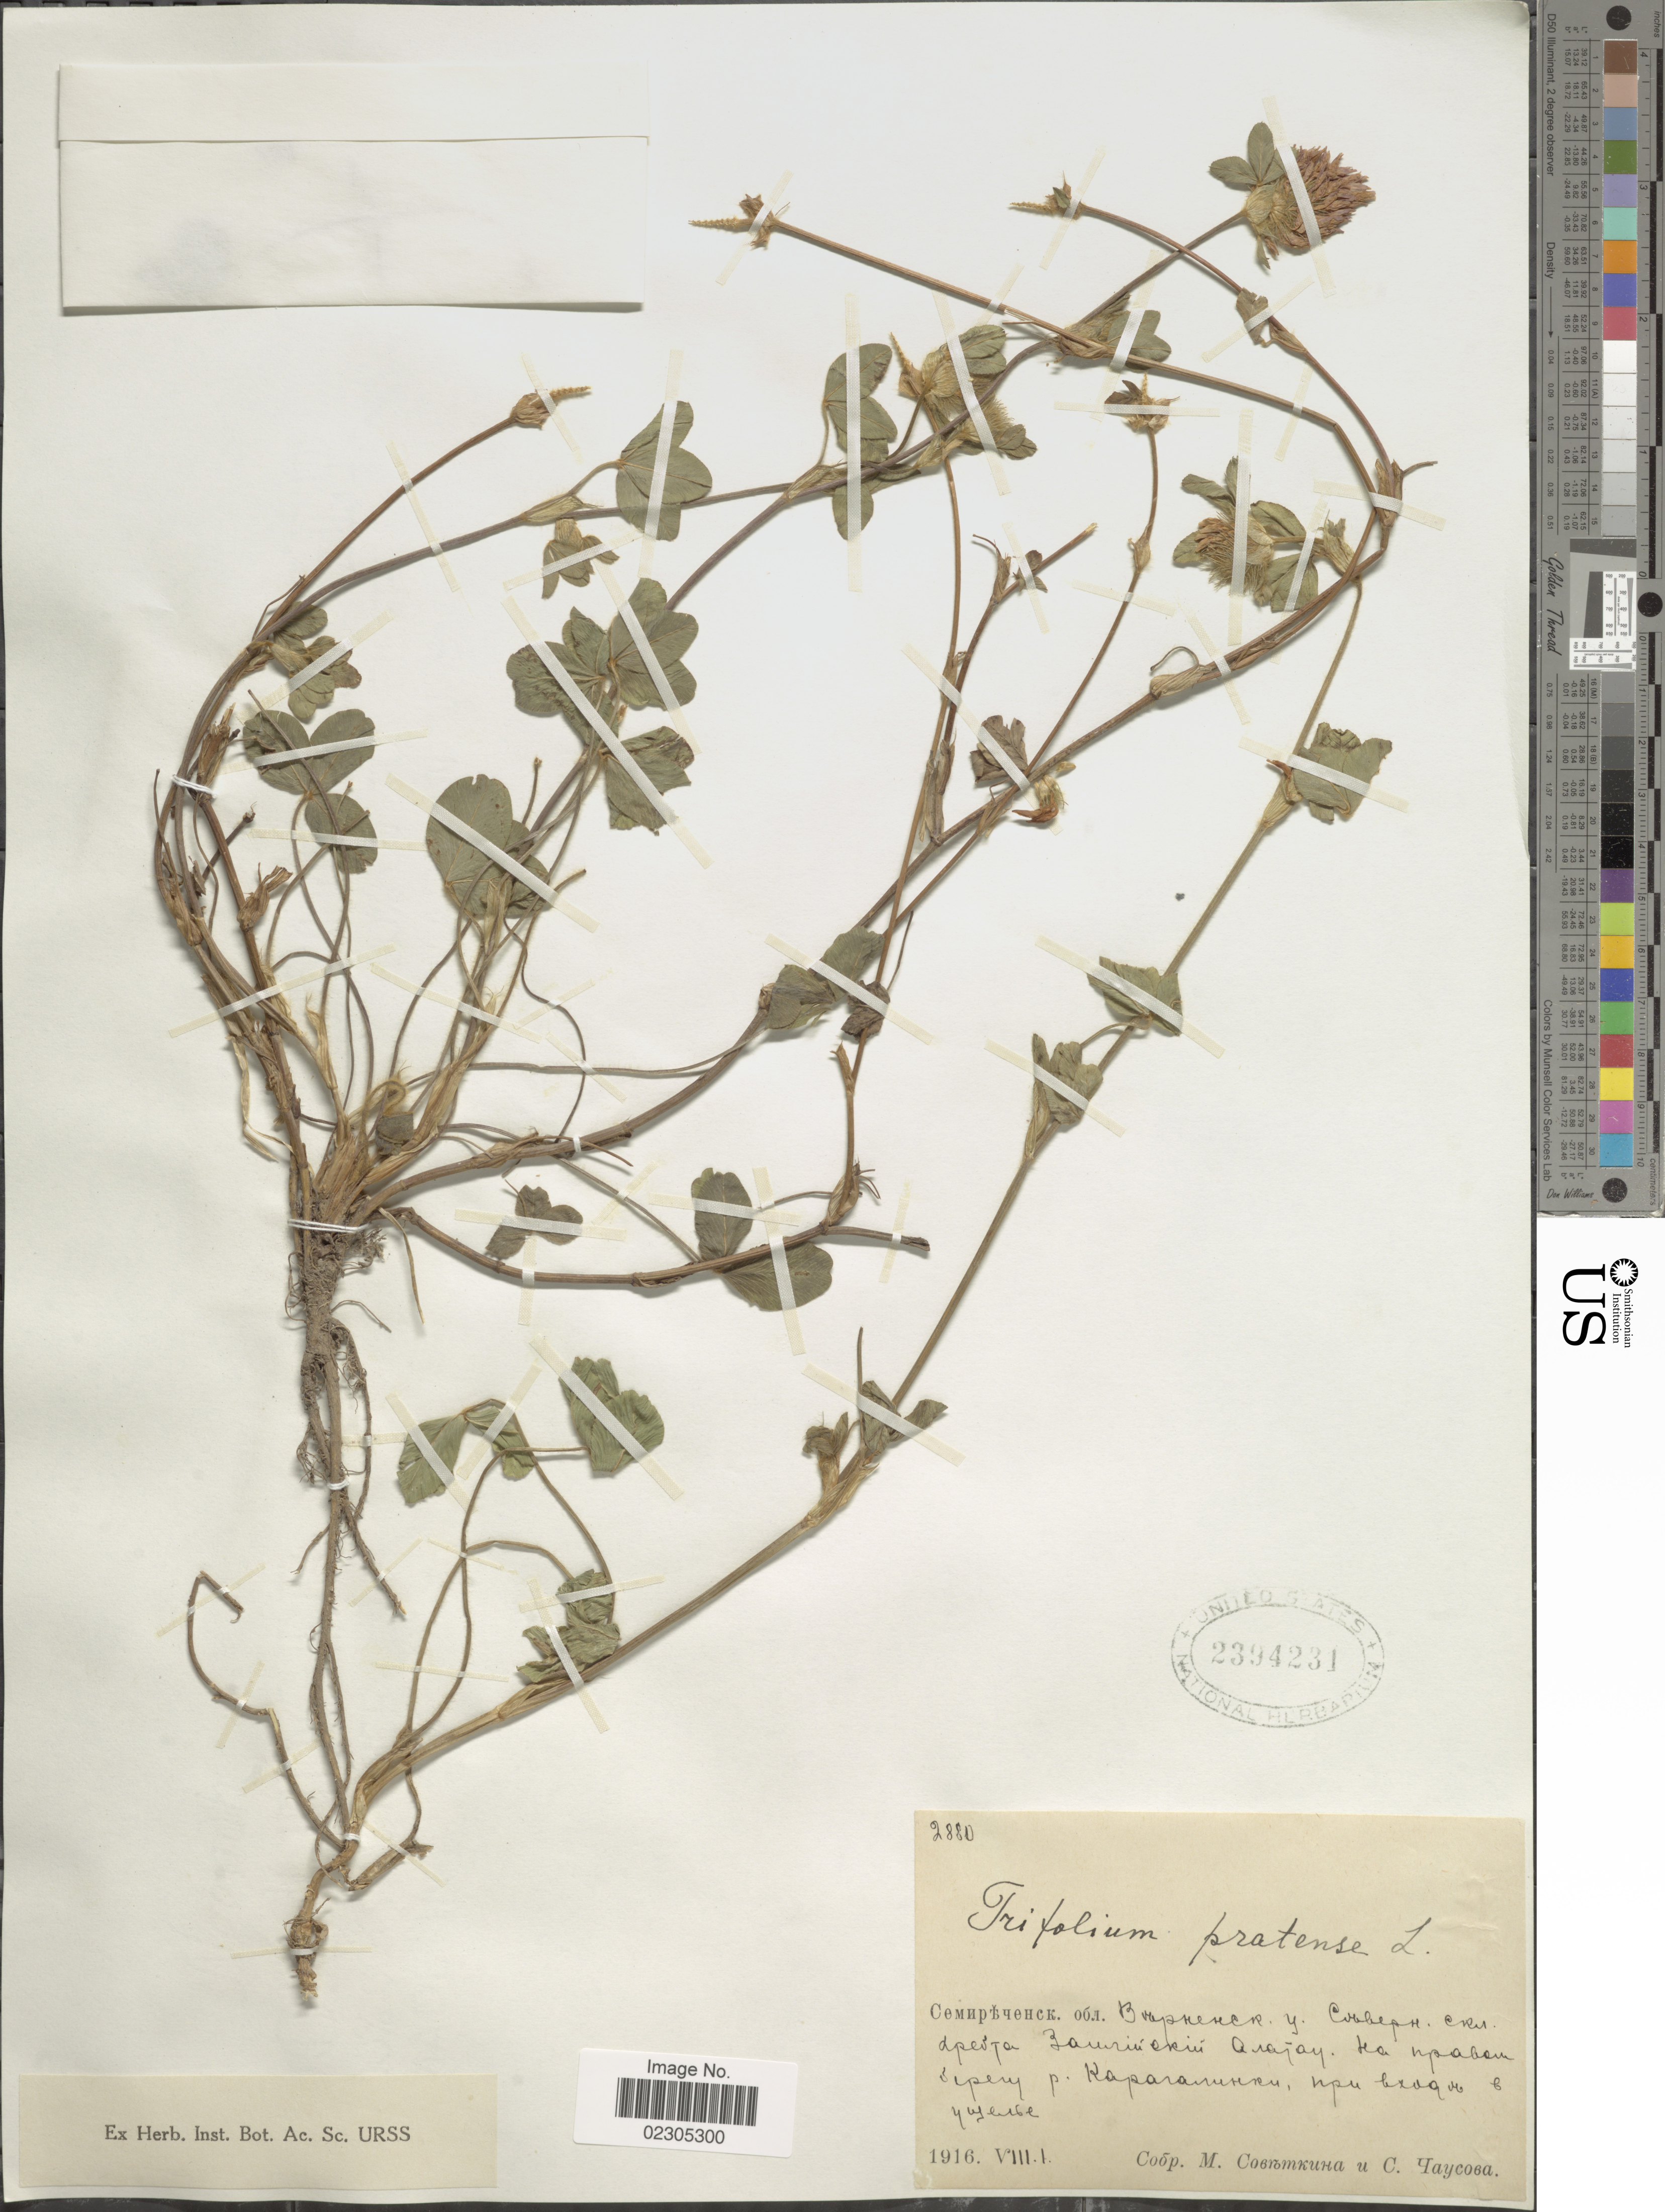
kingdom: Plantae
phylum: Tracheophyta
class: Magnoliopsida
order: Fabales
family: Fabaceae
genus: Trifolium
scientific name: Trifolium pratense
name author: L.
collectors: M. Sovetkina & C. Chausova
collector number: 2880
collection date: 1916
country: Kazakhstan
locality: Zailiiskiy Alatau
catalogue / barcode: US 2394231